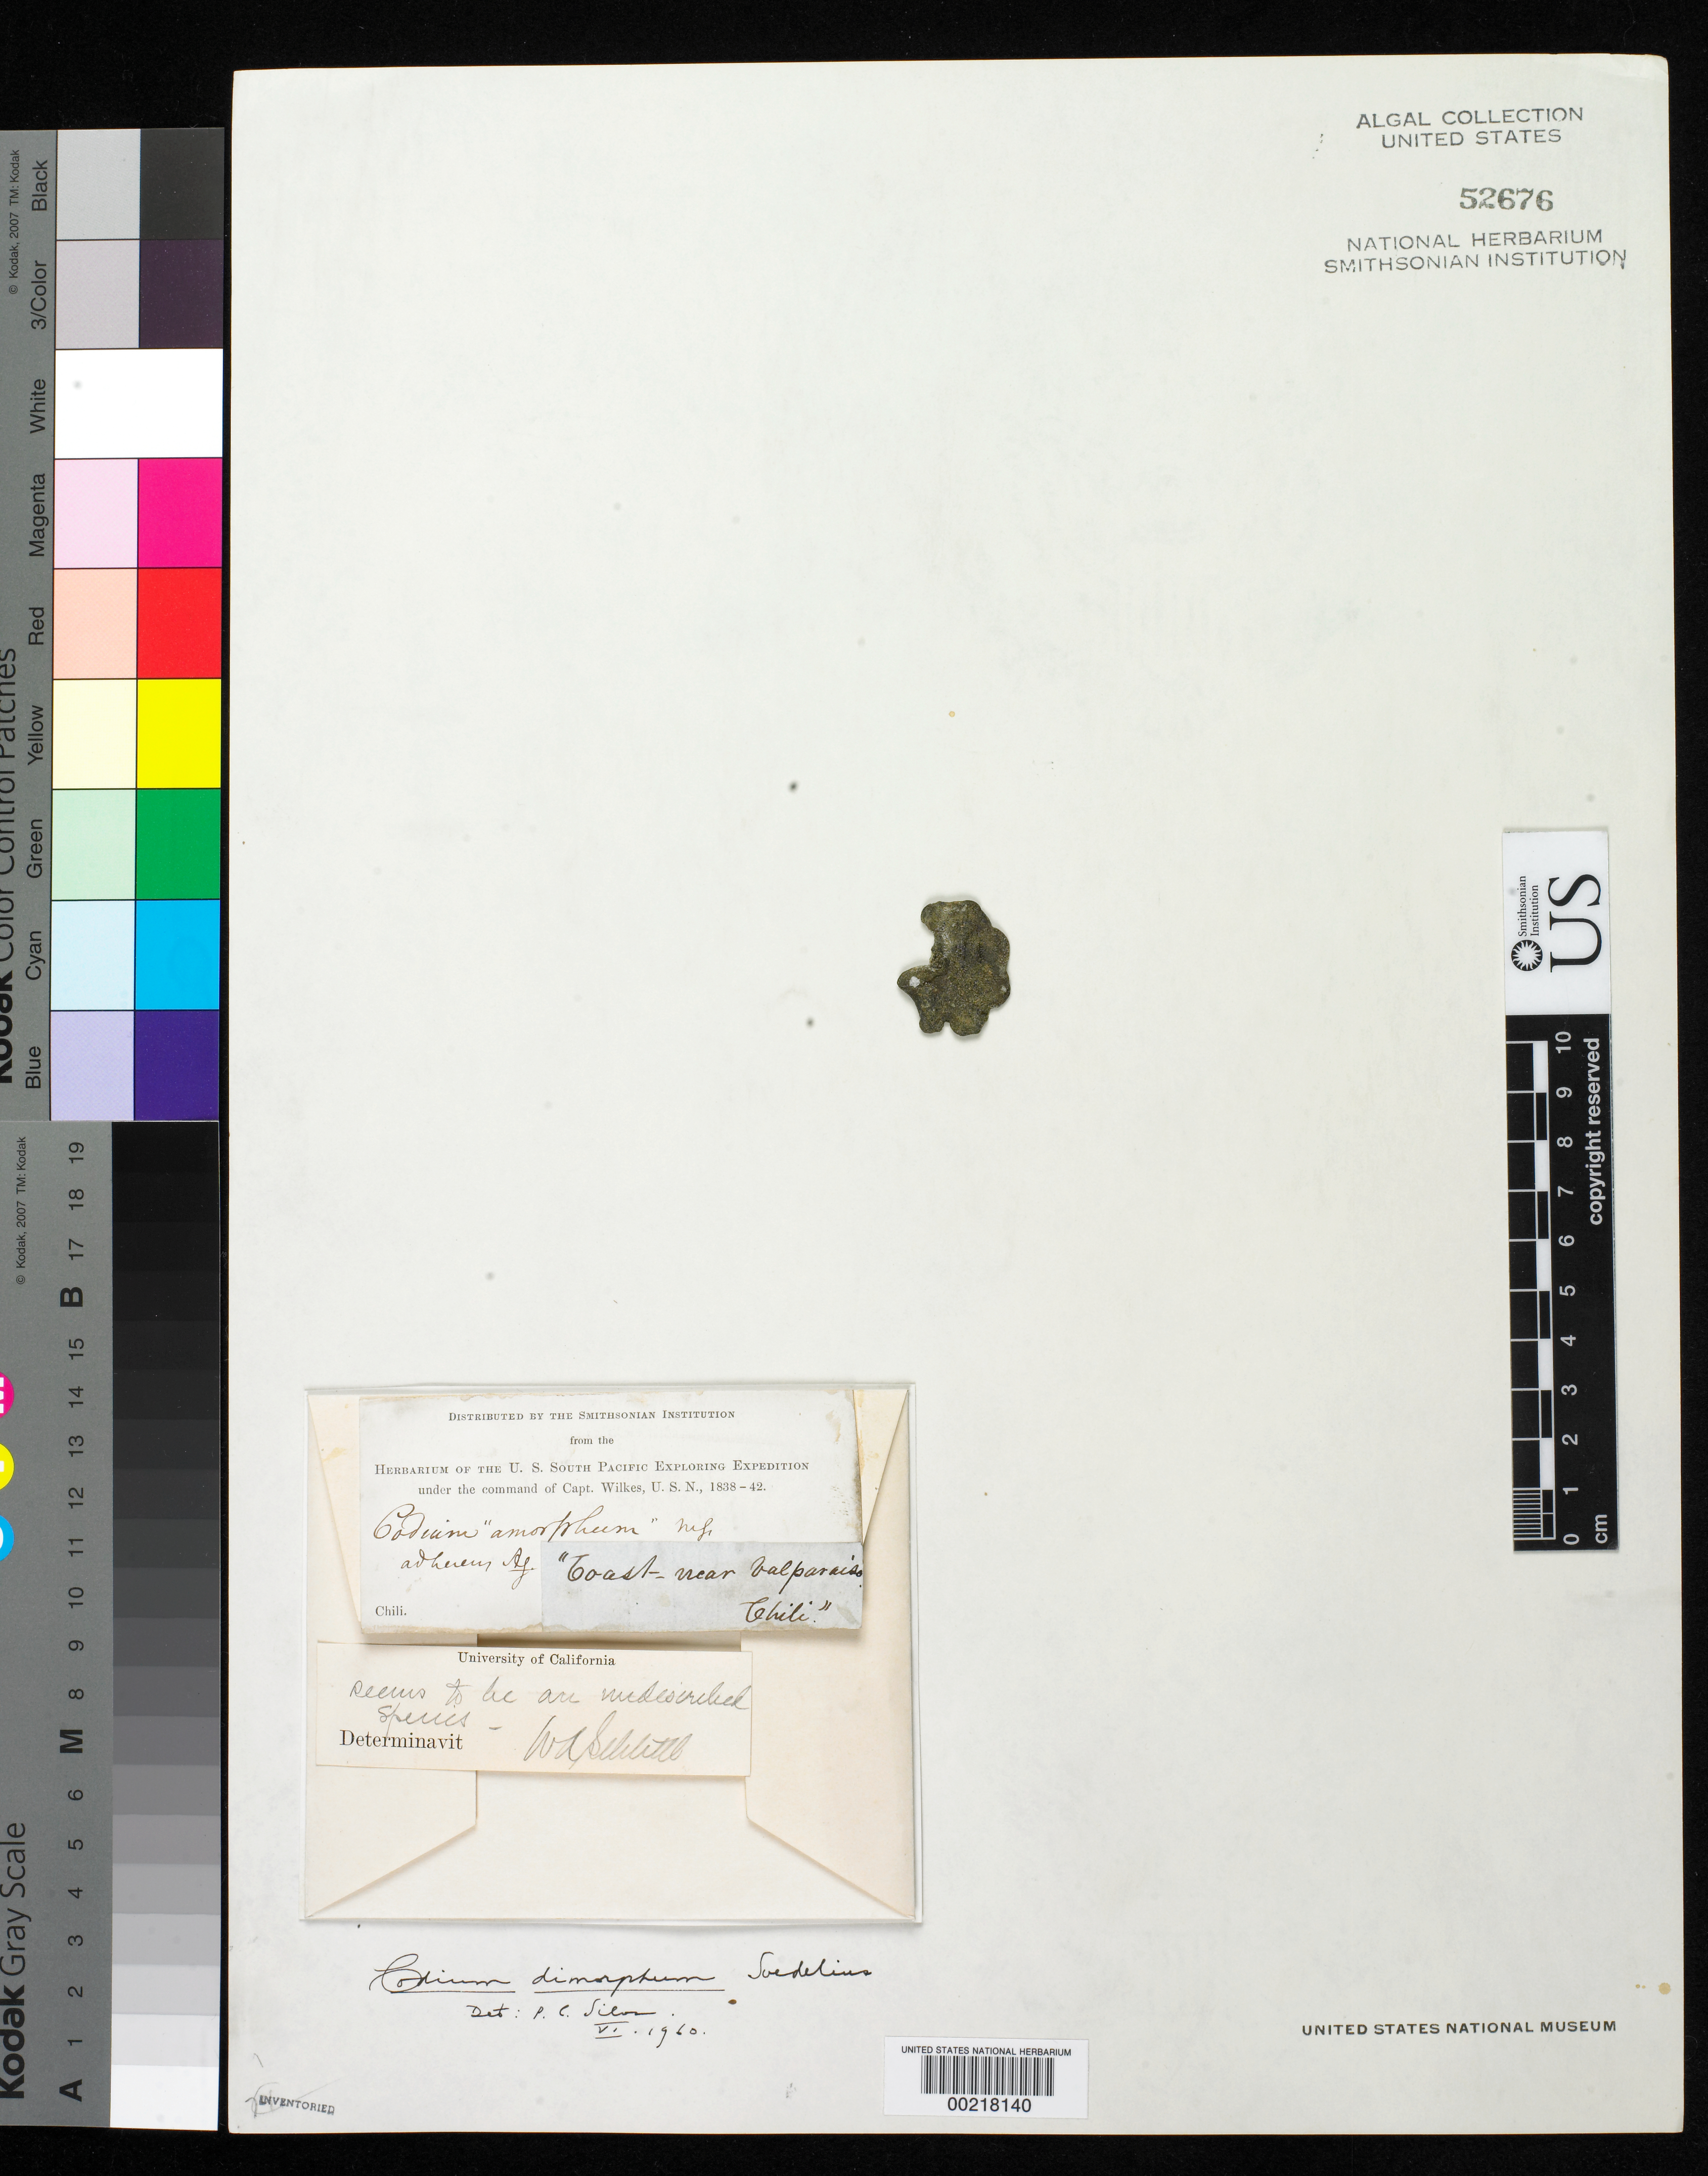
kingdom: Plantae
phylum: Chlorophyta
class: Ulvophyceae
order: Bryopsidales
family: Codiaceae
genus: Codium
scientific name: Codium dimorphum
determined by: Silva, P. C.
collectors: W. D. Brackenridge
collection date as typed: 1838 to -- --- 1839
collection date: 1838/1839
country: Chile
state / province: Valparaíso (V)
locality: Valparaiso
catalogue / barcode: US 52676